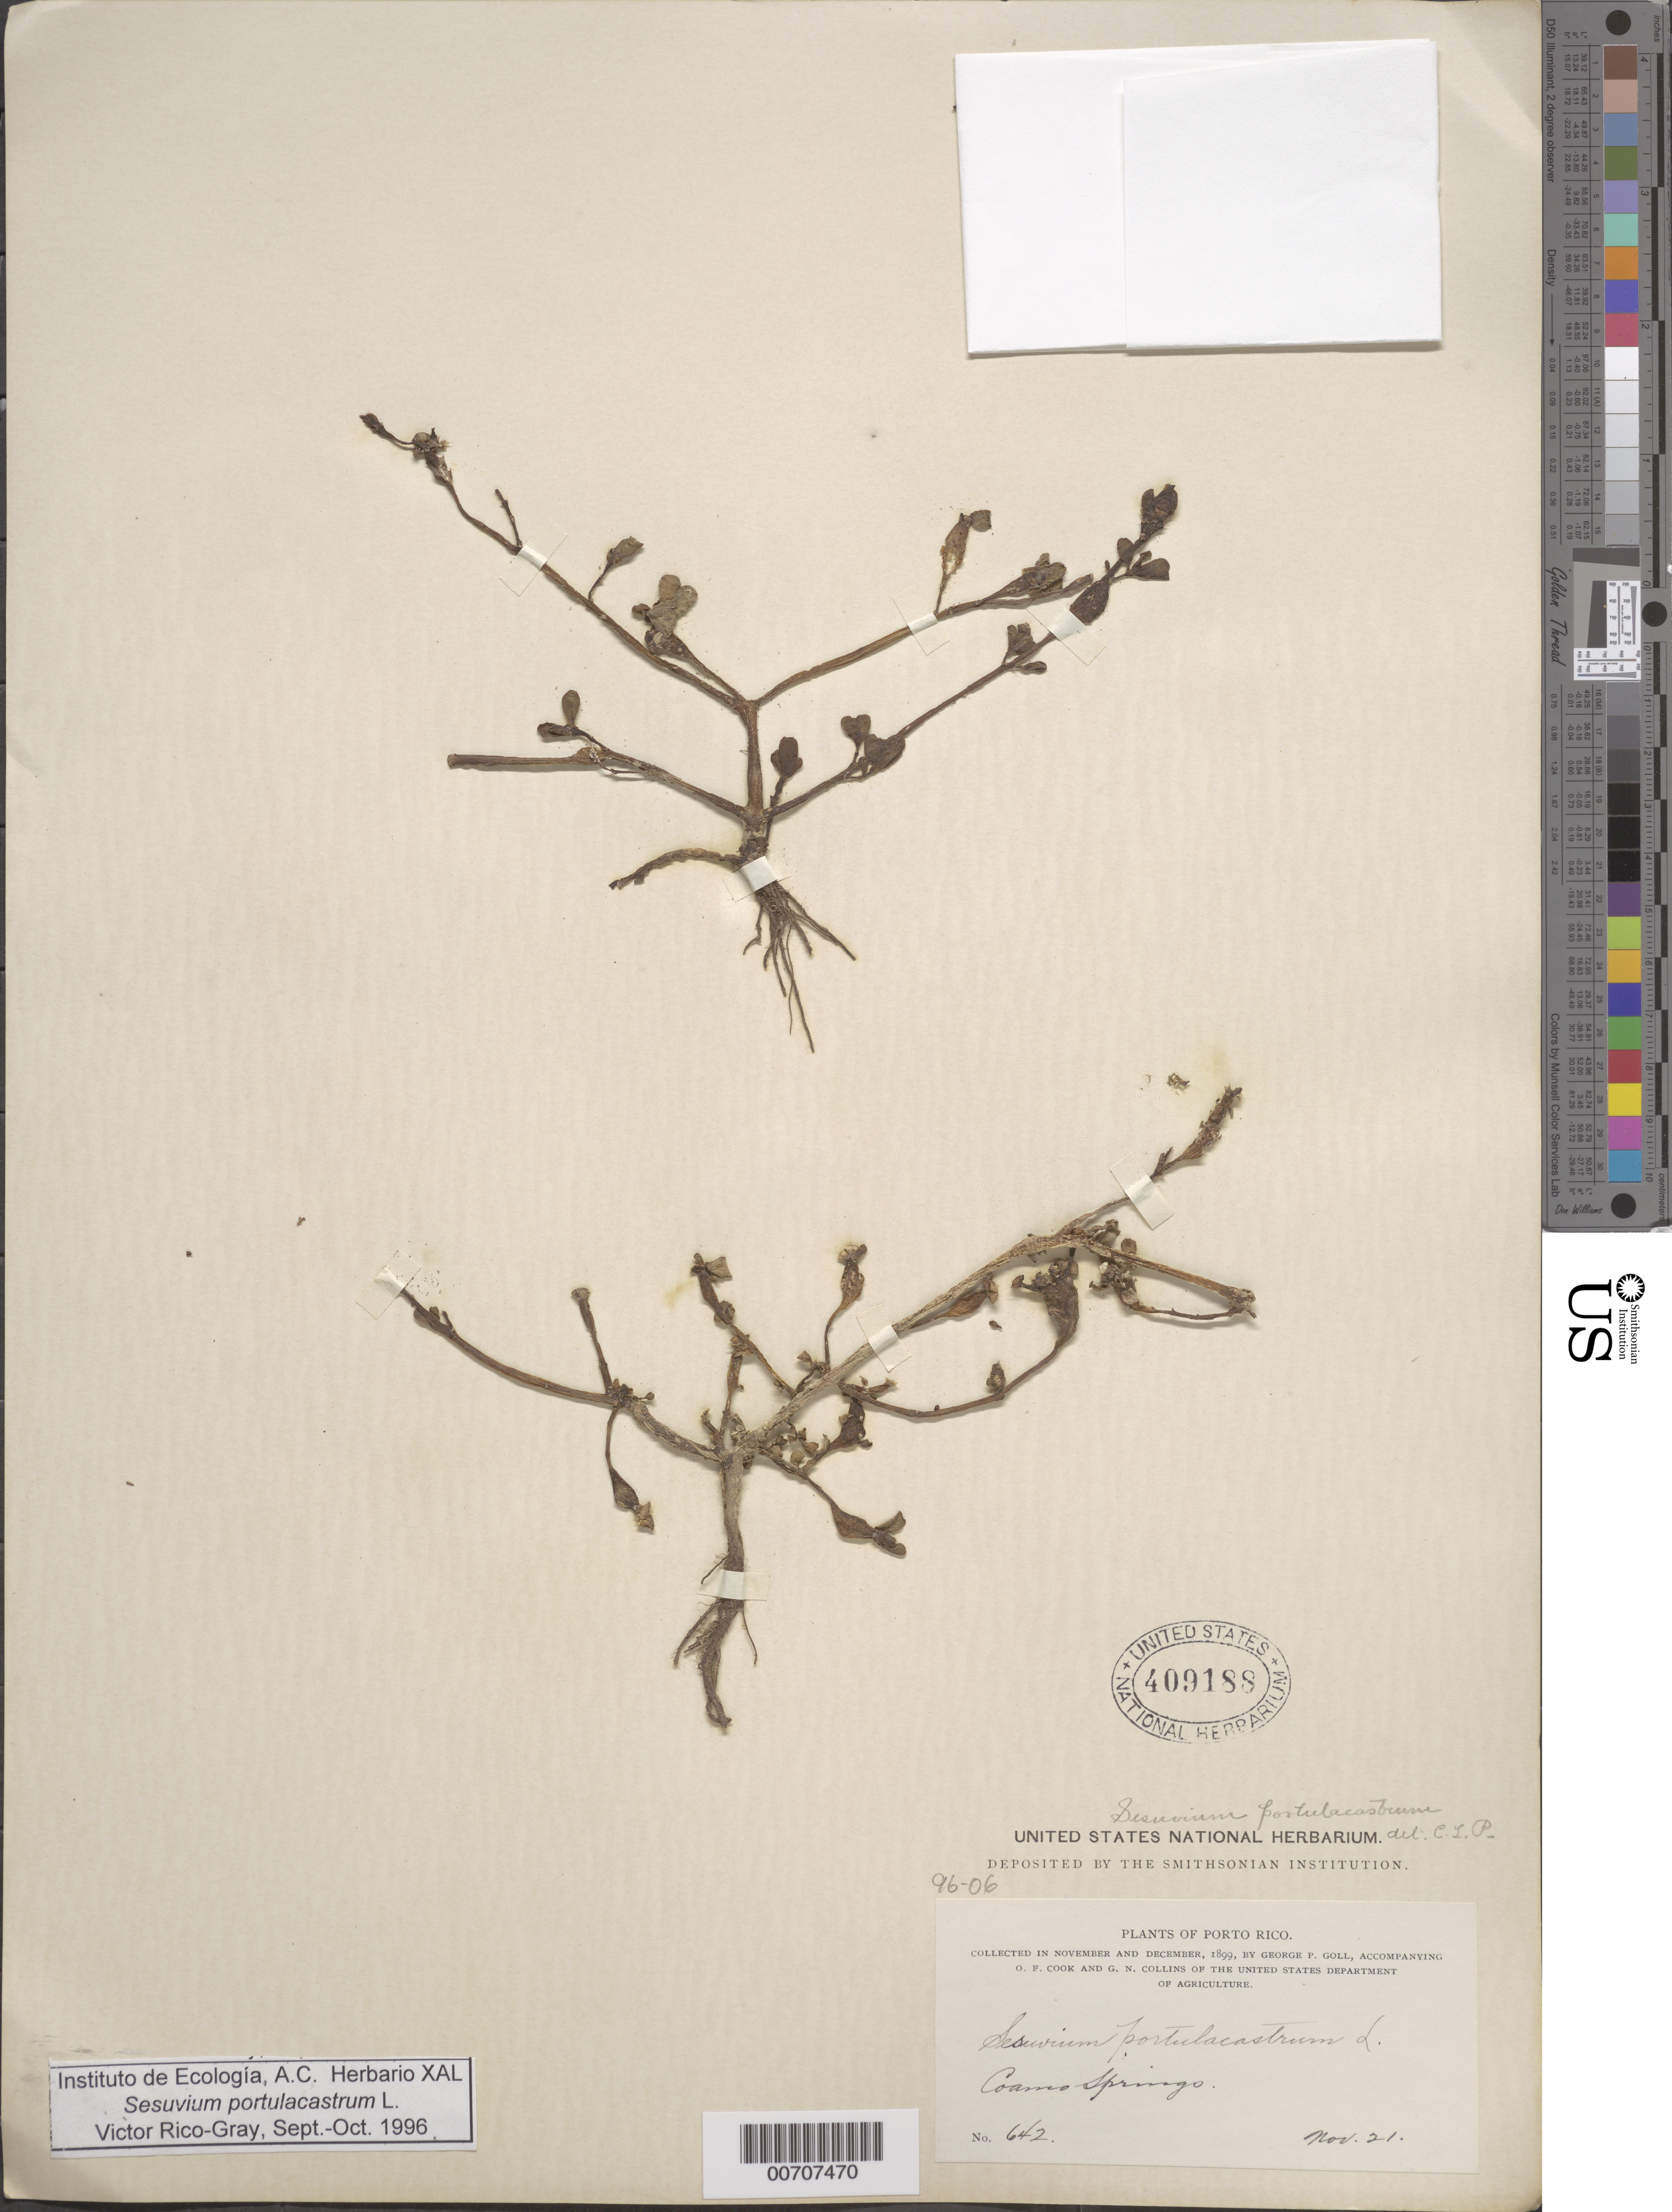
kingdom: Plantae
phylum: Tracheophyta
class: Magnoliopsida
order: Caryophyllales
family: Aizoaceae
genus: Sesuvium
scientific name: Sesuvium portulacastrum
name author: (L.) L.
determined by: Rico-Gray, V., (IEB), Instituto de Ecologia, A.C.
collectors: G. Goll, O. F. Cook & G. Collins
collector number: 642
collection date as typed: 21 Nov 1899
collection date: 1899-11-21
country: Puerto Rico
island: Greater Antilles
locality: Coamo Springs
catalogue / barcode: US 409188